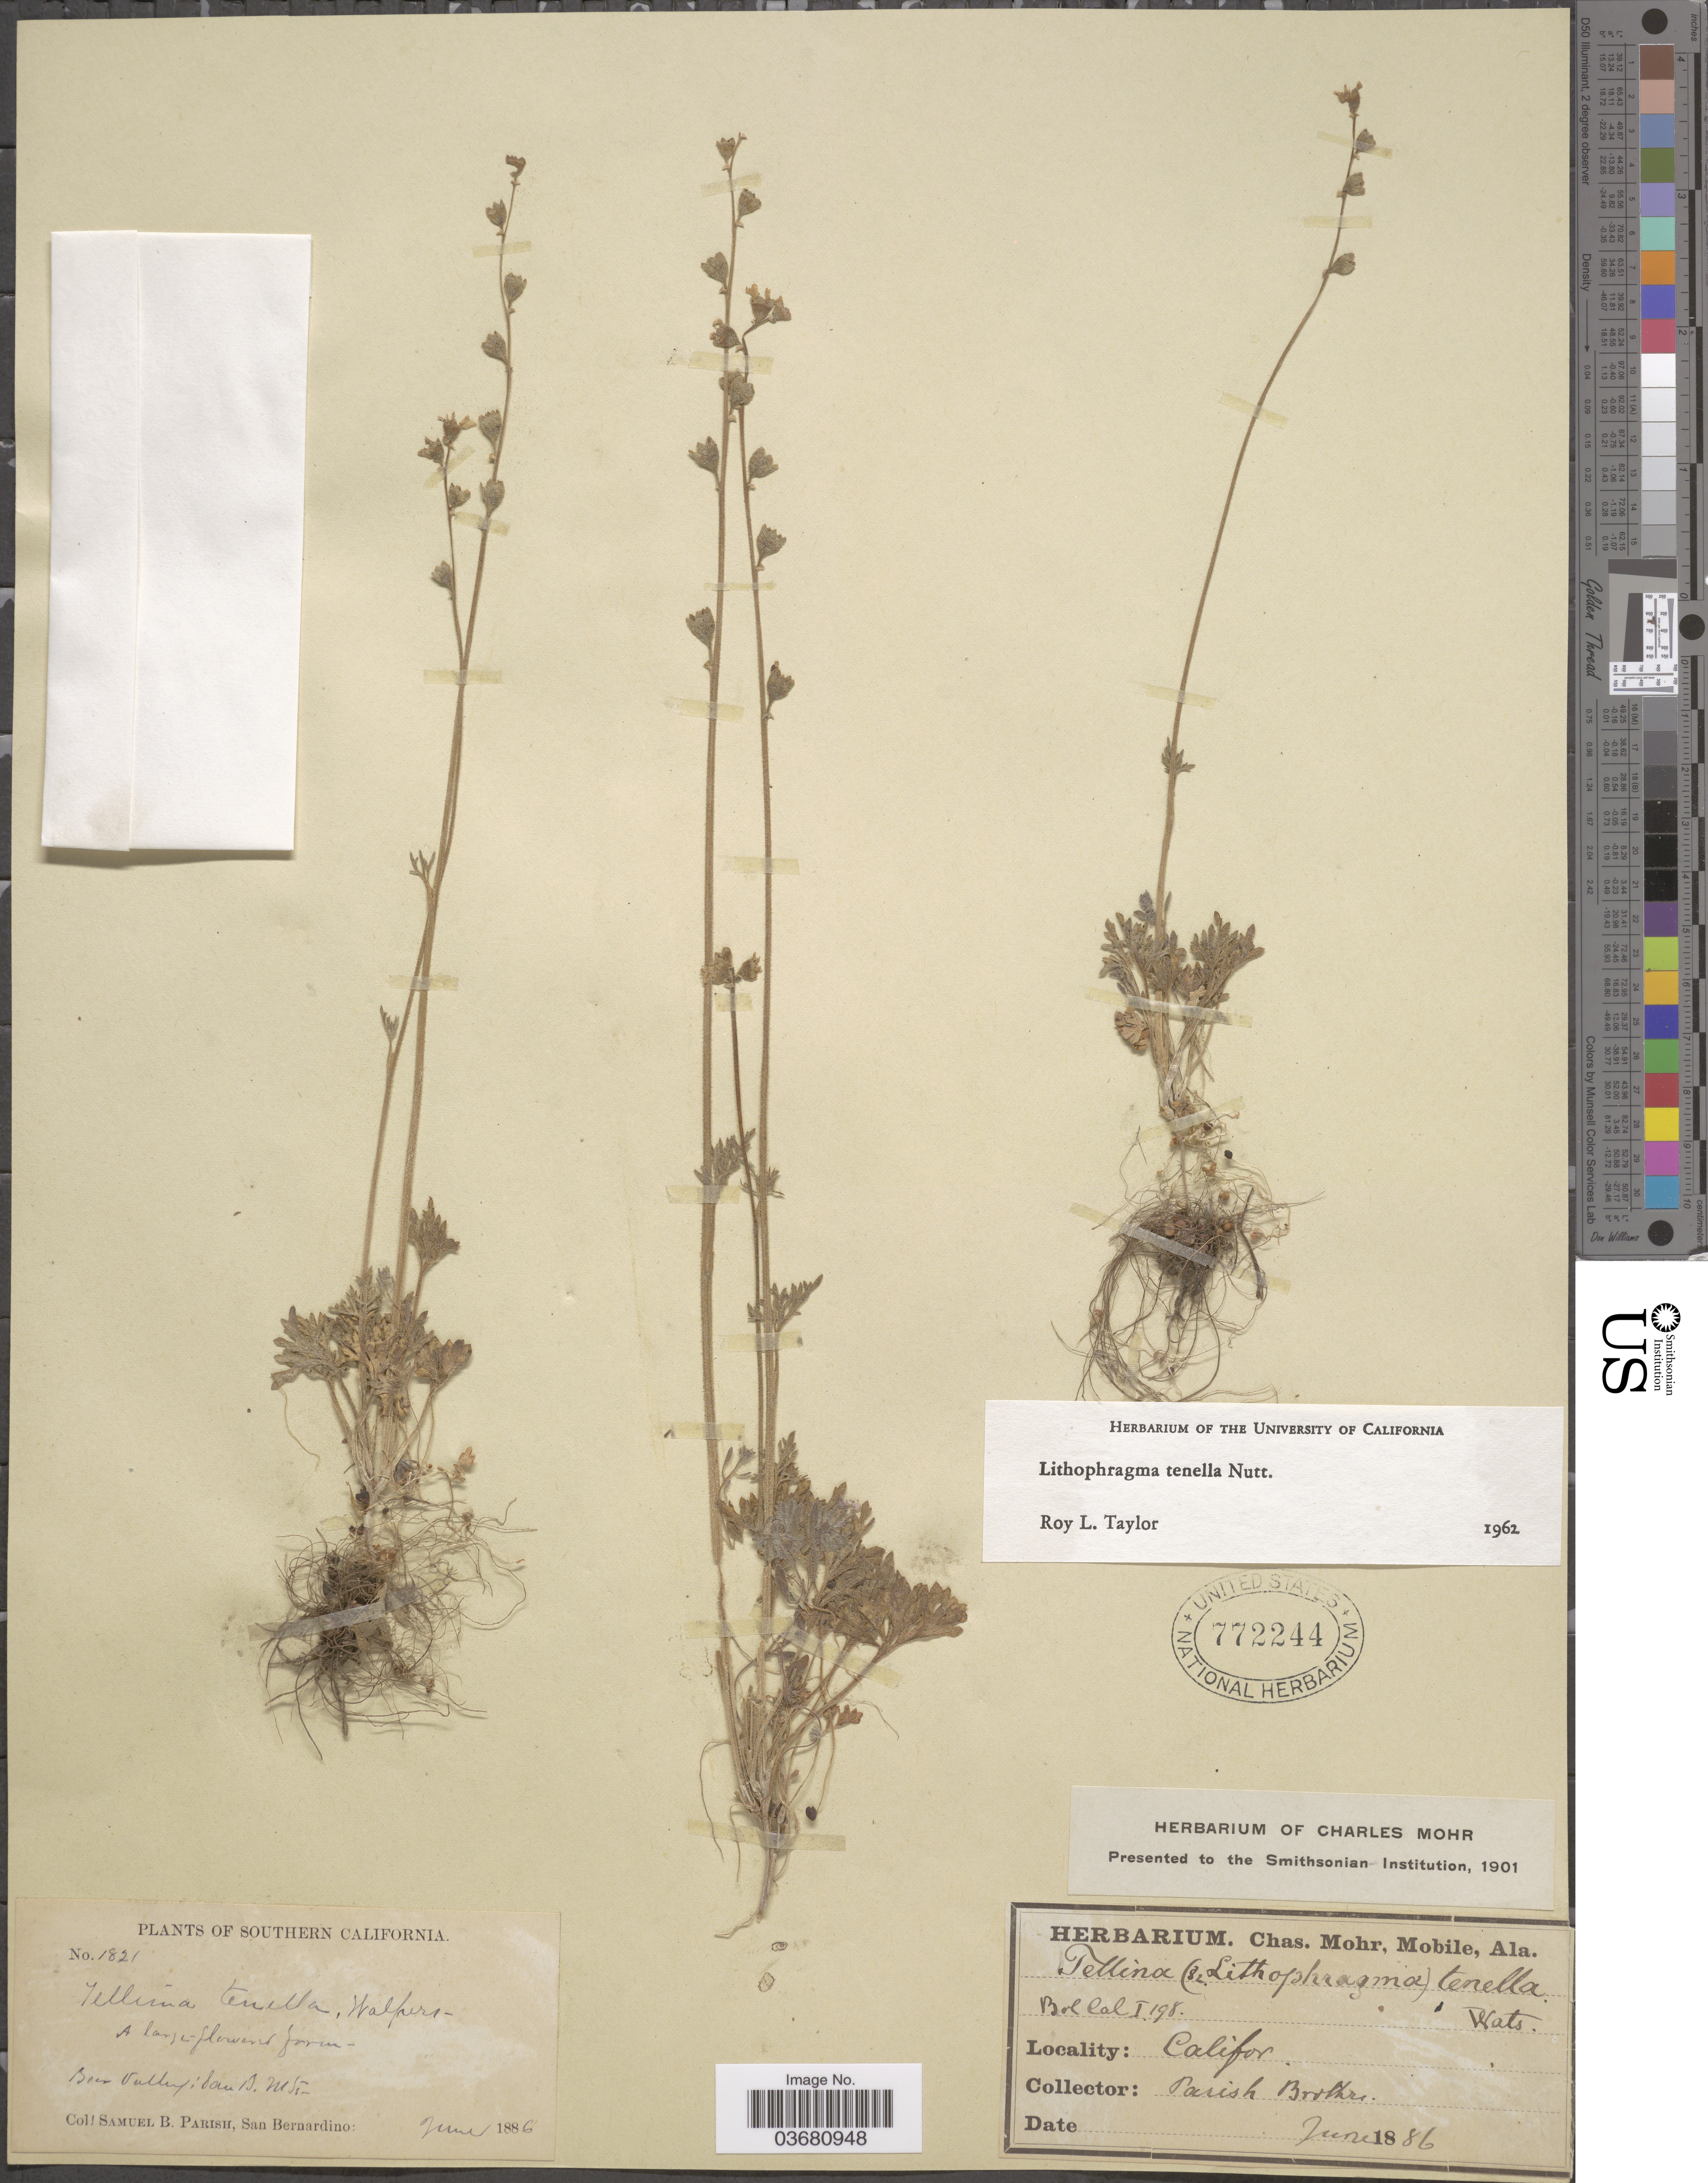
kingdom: Plantae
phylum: Tracheophyta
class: Magnoliopsida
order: Saxifragales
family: Saxifragaceae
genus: Lithophragma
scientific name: Lithophragma tenellum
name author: Nutt.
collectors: S. B. Parish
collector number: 1821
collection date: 1886-06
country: United States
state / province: California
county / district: San Bernardino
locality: Southern California. Bear Valley: San B. Mts.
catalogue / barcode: US 772244